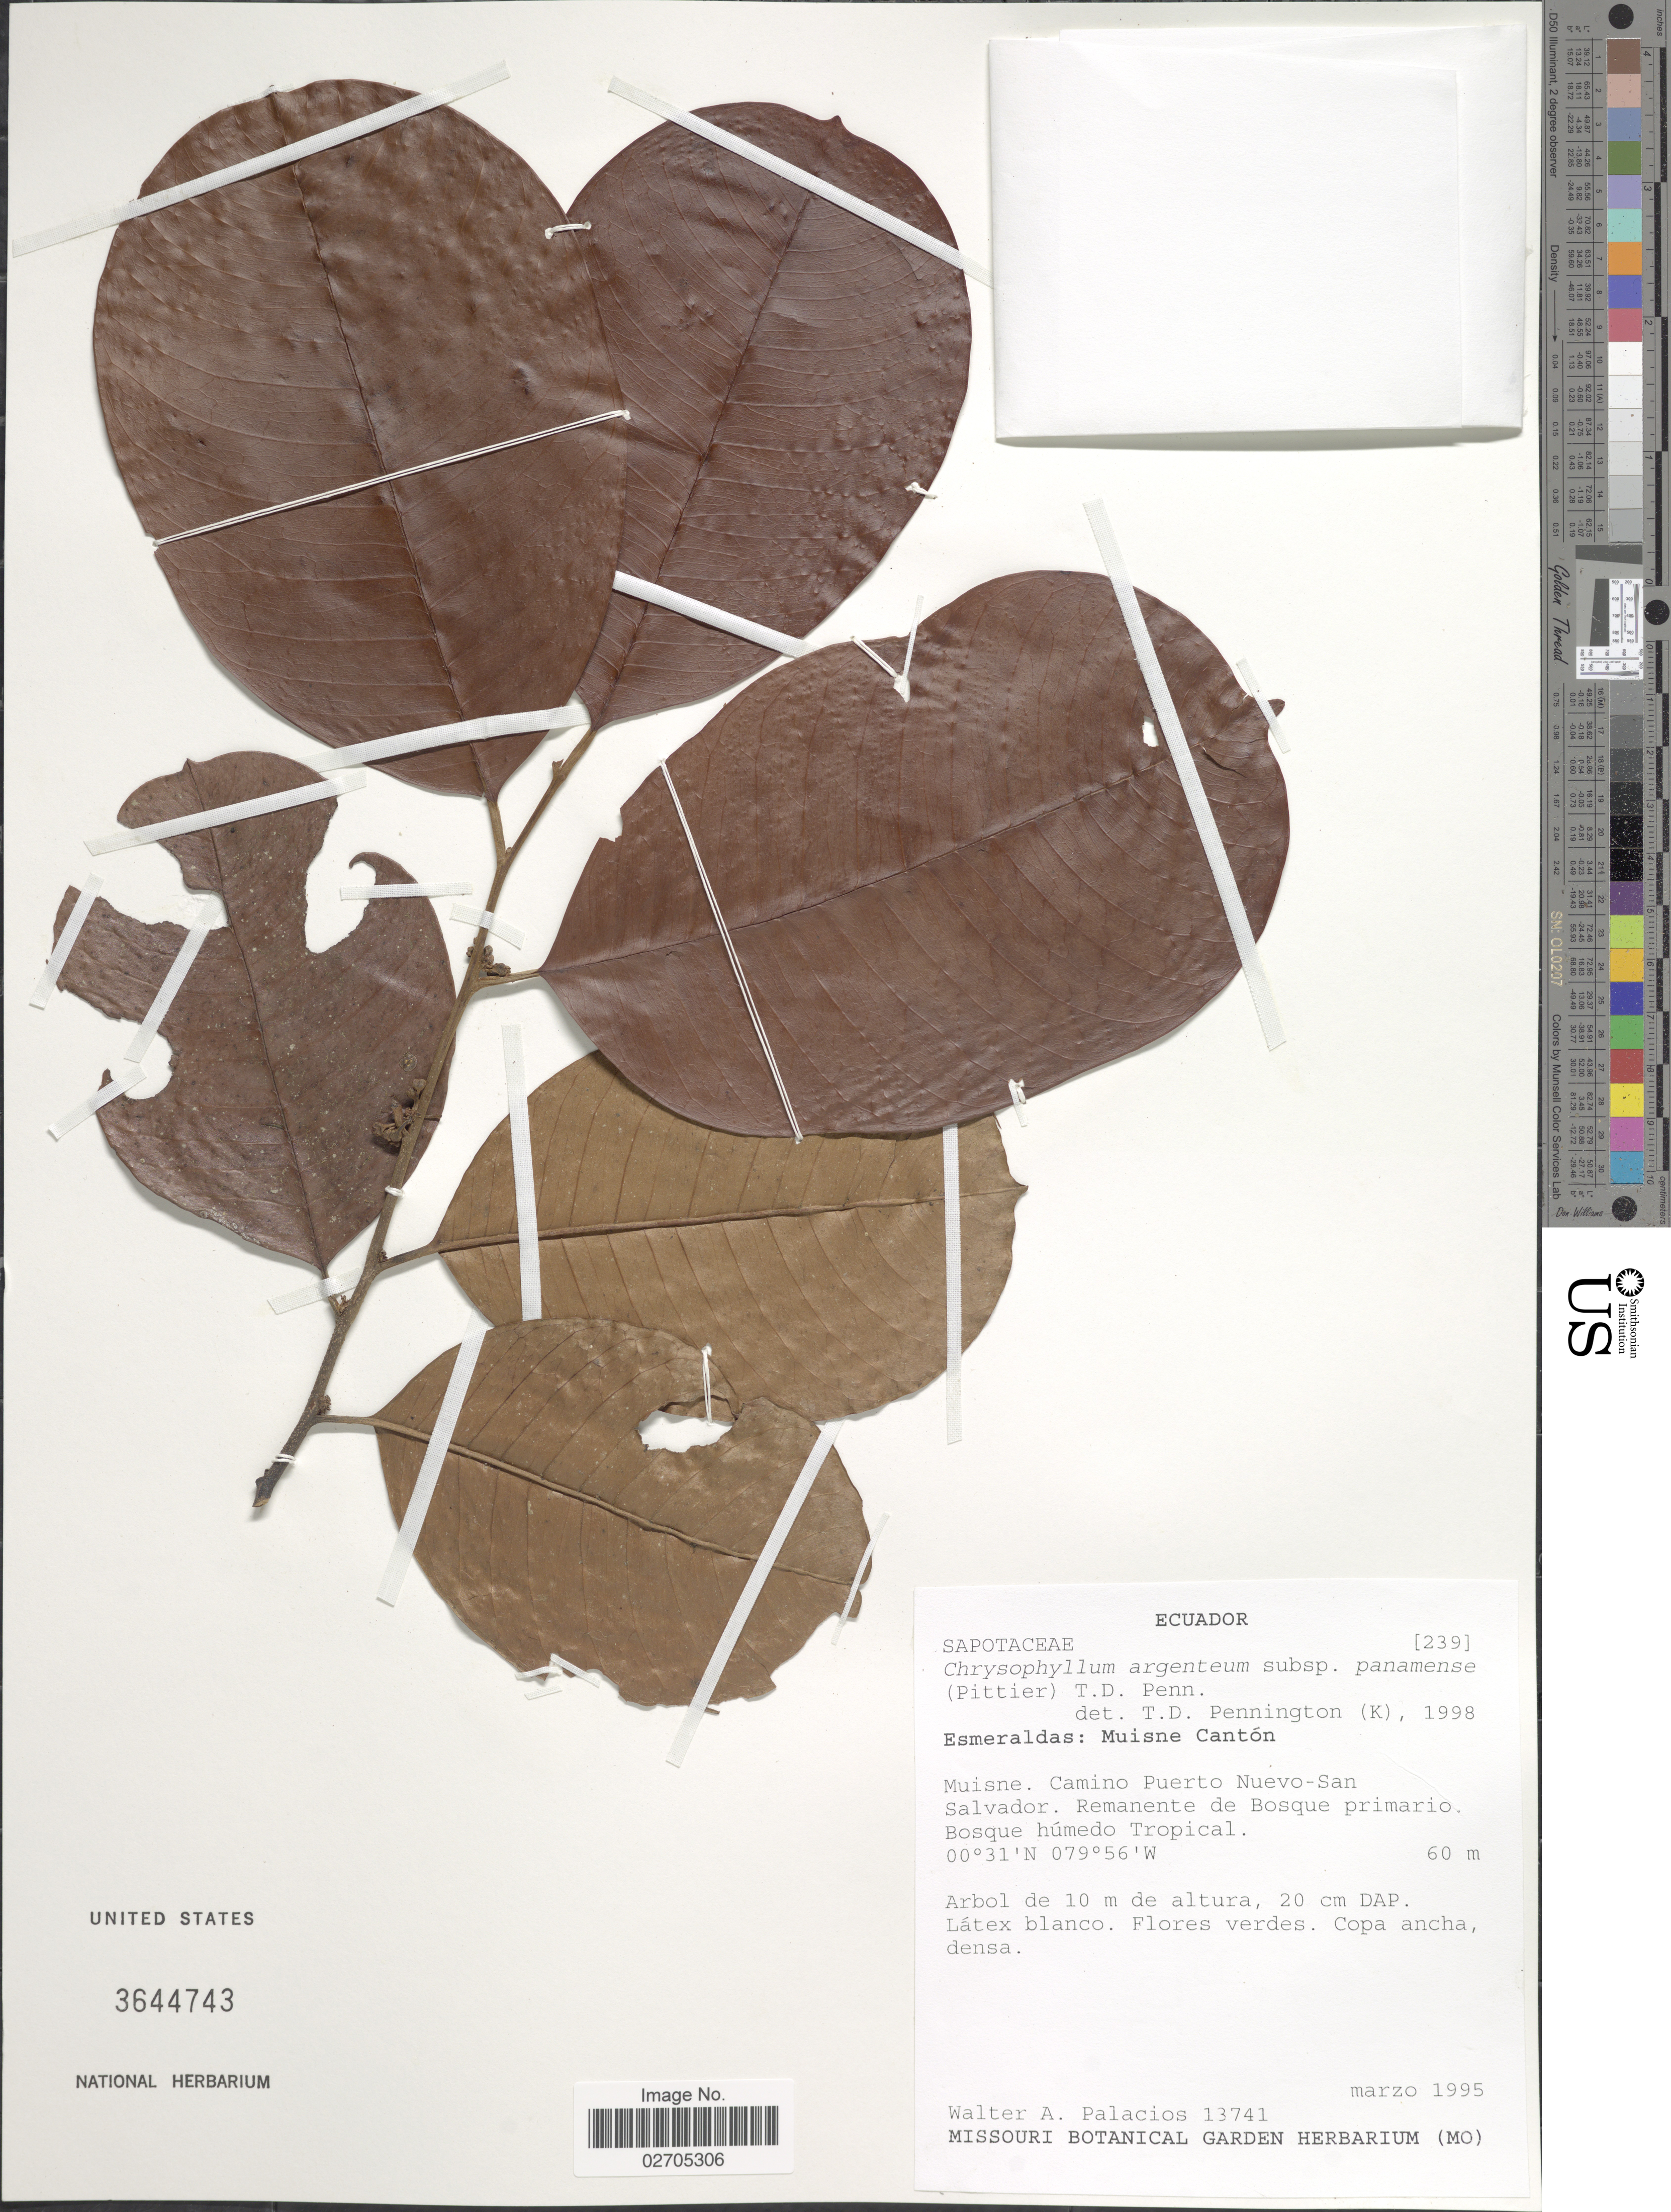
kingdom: Plantae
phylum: Tracheophyta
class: Magnoliopsida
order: Ericales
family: Sapotaceae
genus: Chrysophyllum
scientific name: Chrysophyllum argenteum subsp. panamense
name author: Jacq.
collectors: W. Palacios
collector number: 13741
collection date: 1995-03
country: Ecuador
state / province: Esmeraldas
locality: Muisne Canton, Muisne, Camino Puerto Nuevo-San Salvador.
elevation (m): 60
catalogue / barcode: US 3644743